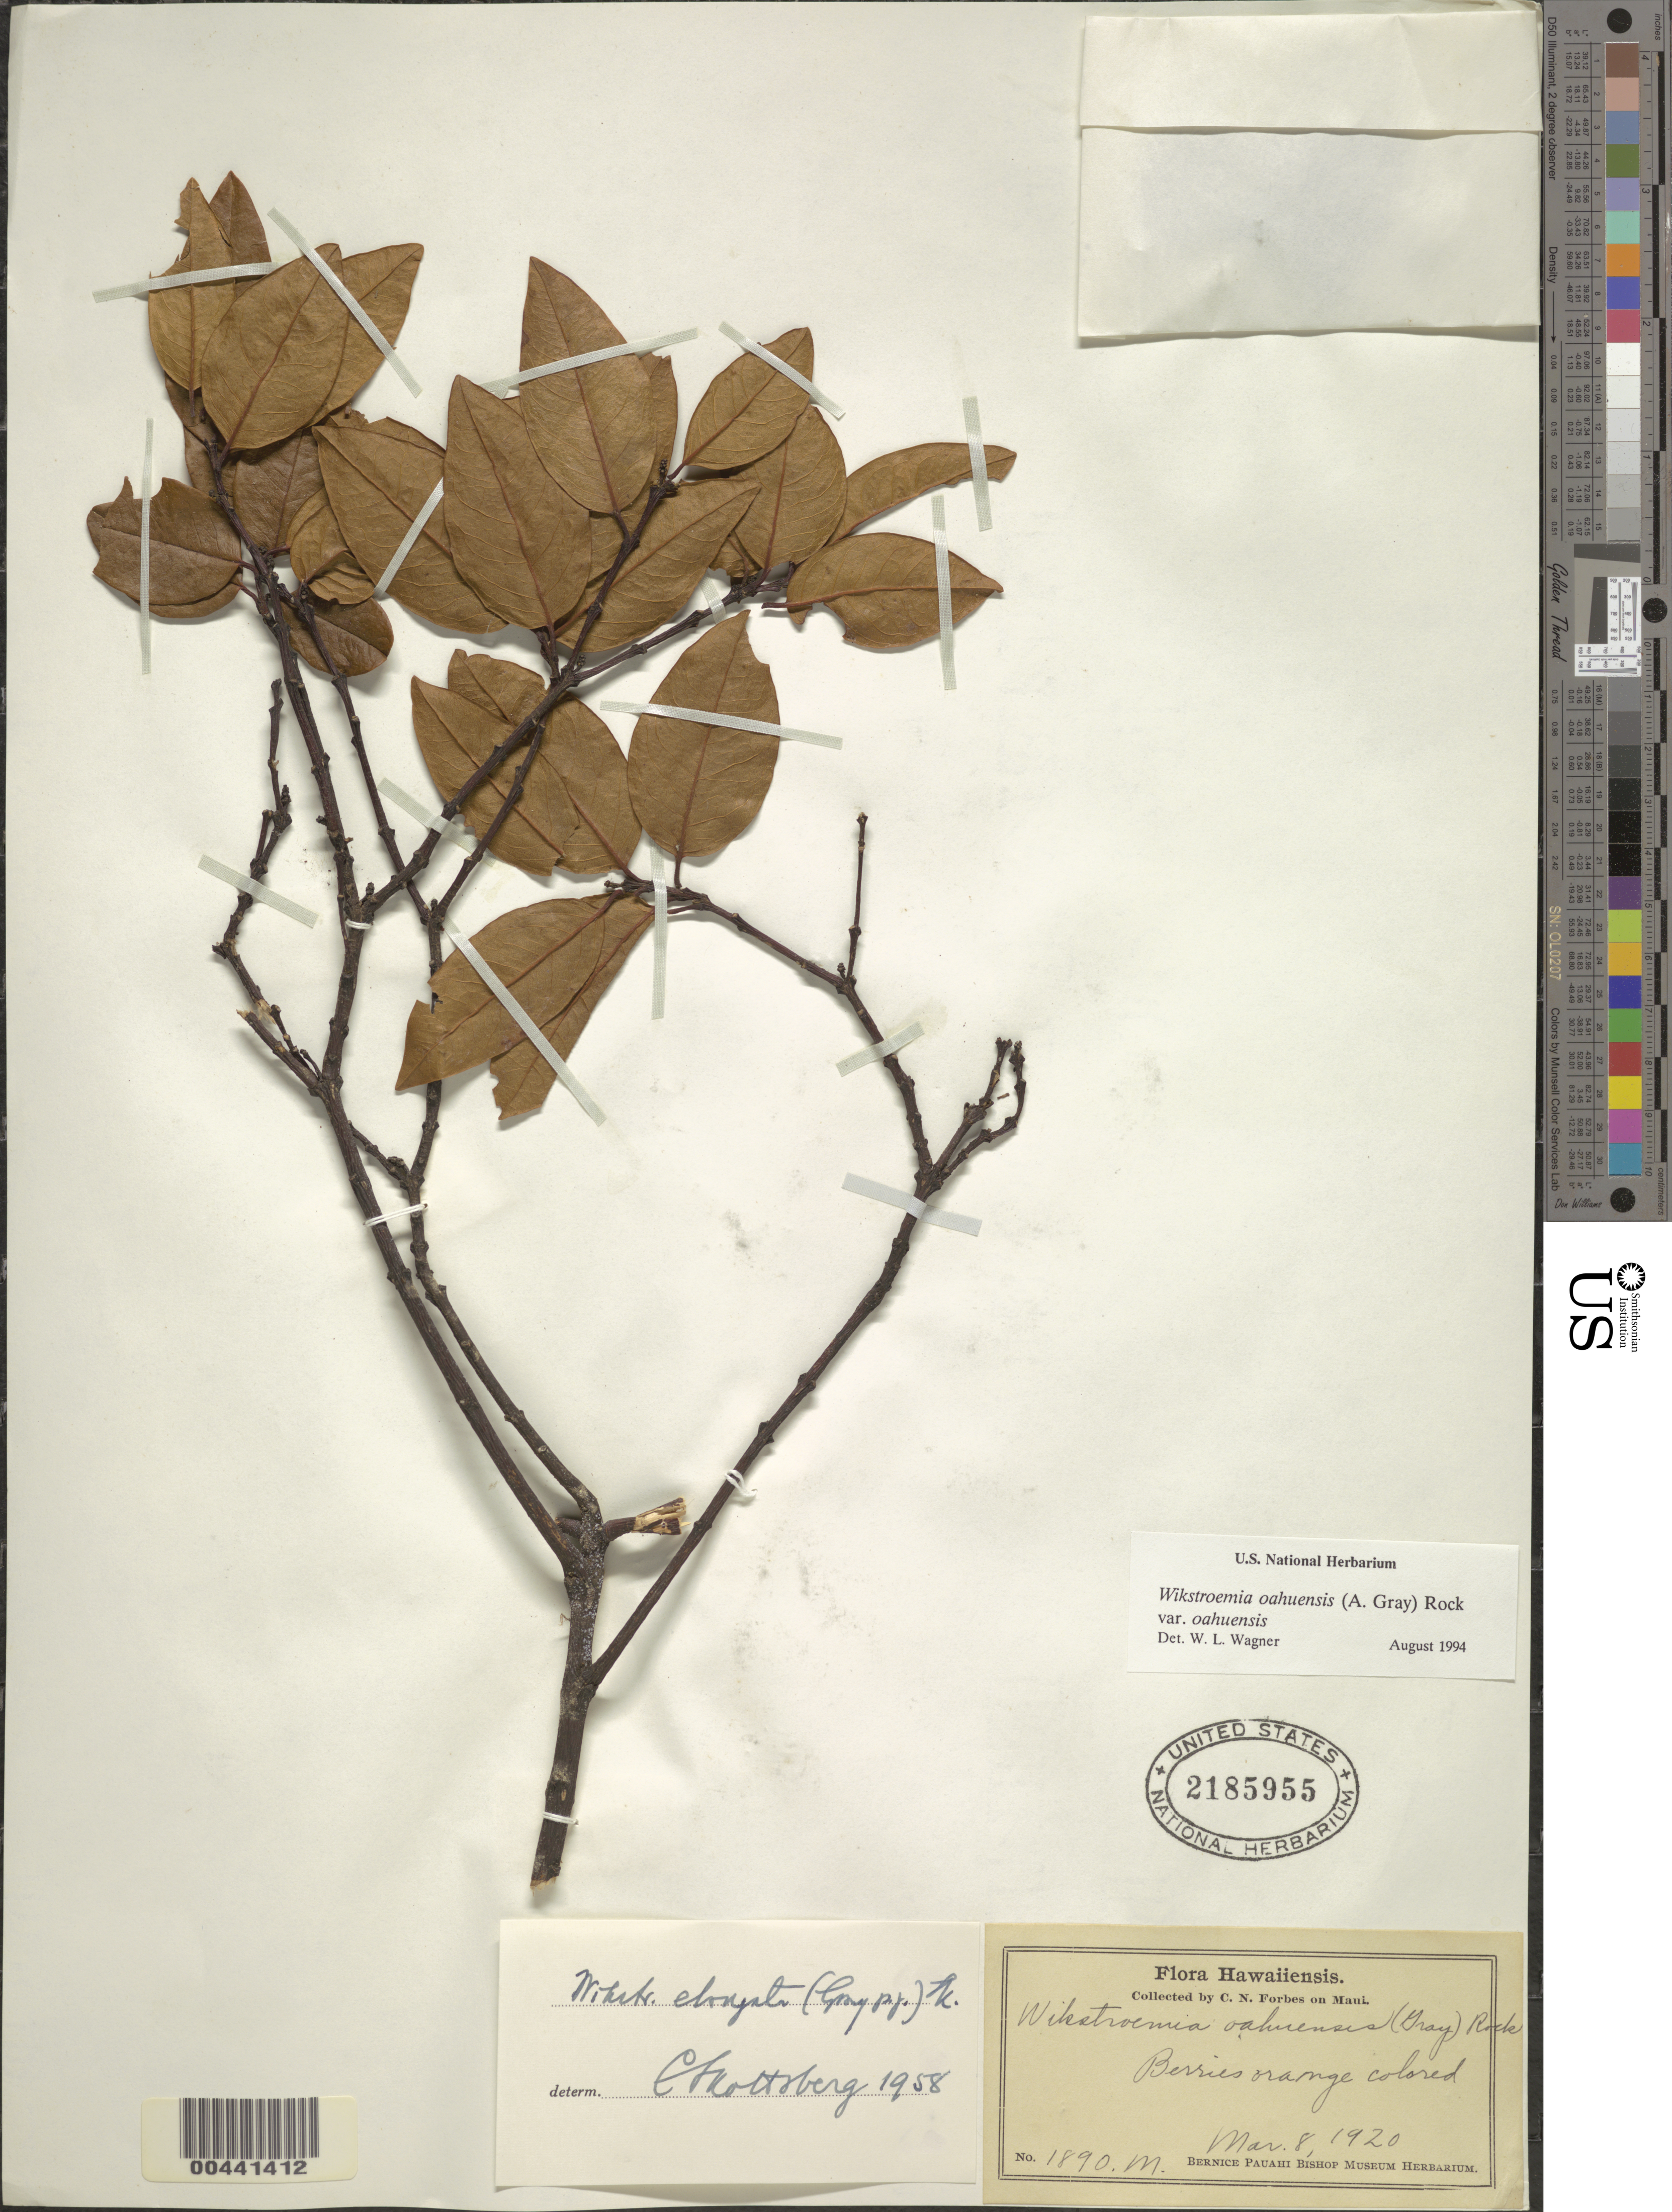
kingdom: Plantae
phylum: Tracheophyta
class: Magnoliopsida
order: Malvales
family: Thymelaeaceae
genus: Wikstroemia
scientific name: Wikstroemia oahuensis var. oahuensis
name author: (A. Gray) Rock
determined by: Wagner, W. L., (BOT), Smithsonian Institution - National Museum of Natural History (UNITED STATES)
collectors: C. N. Forbes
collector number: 1890.M.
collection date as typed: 8 Mar 1920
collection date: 1920-03-08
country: United States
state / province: Hawaii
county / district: Maui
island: Maui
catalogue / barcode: US 2185955